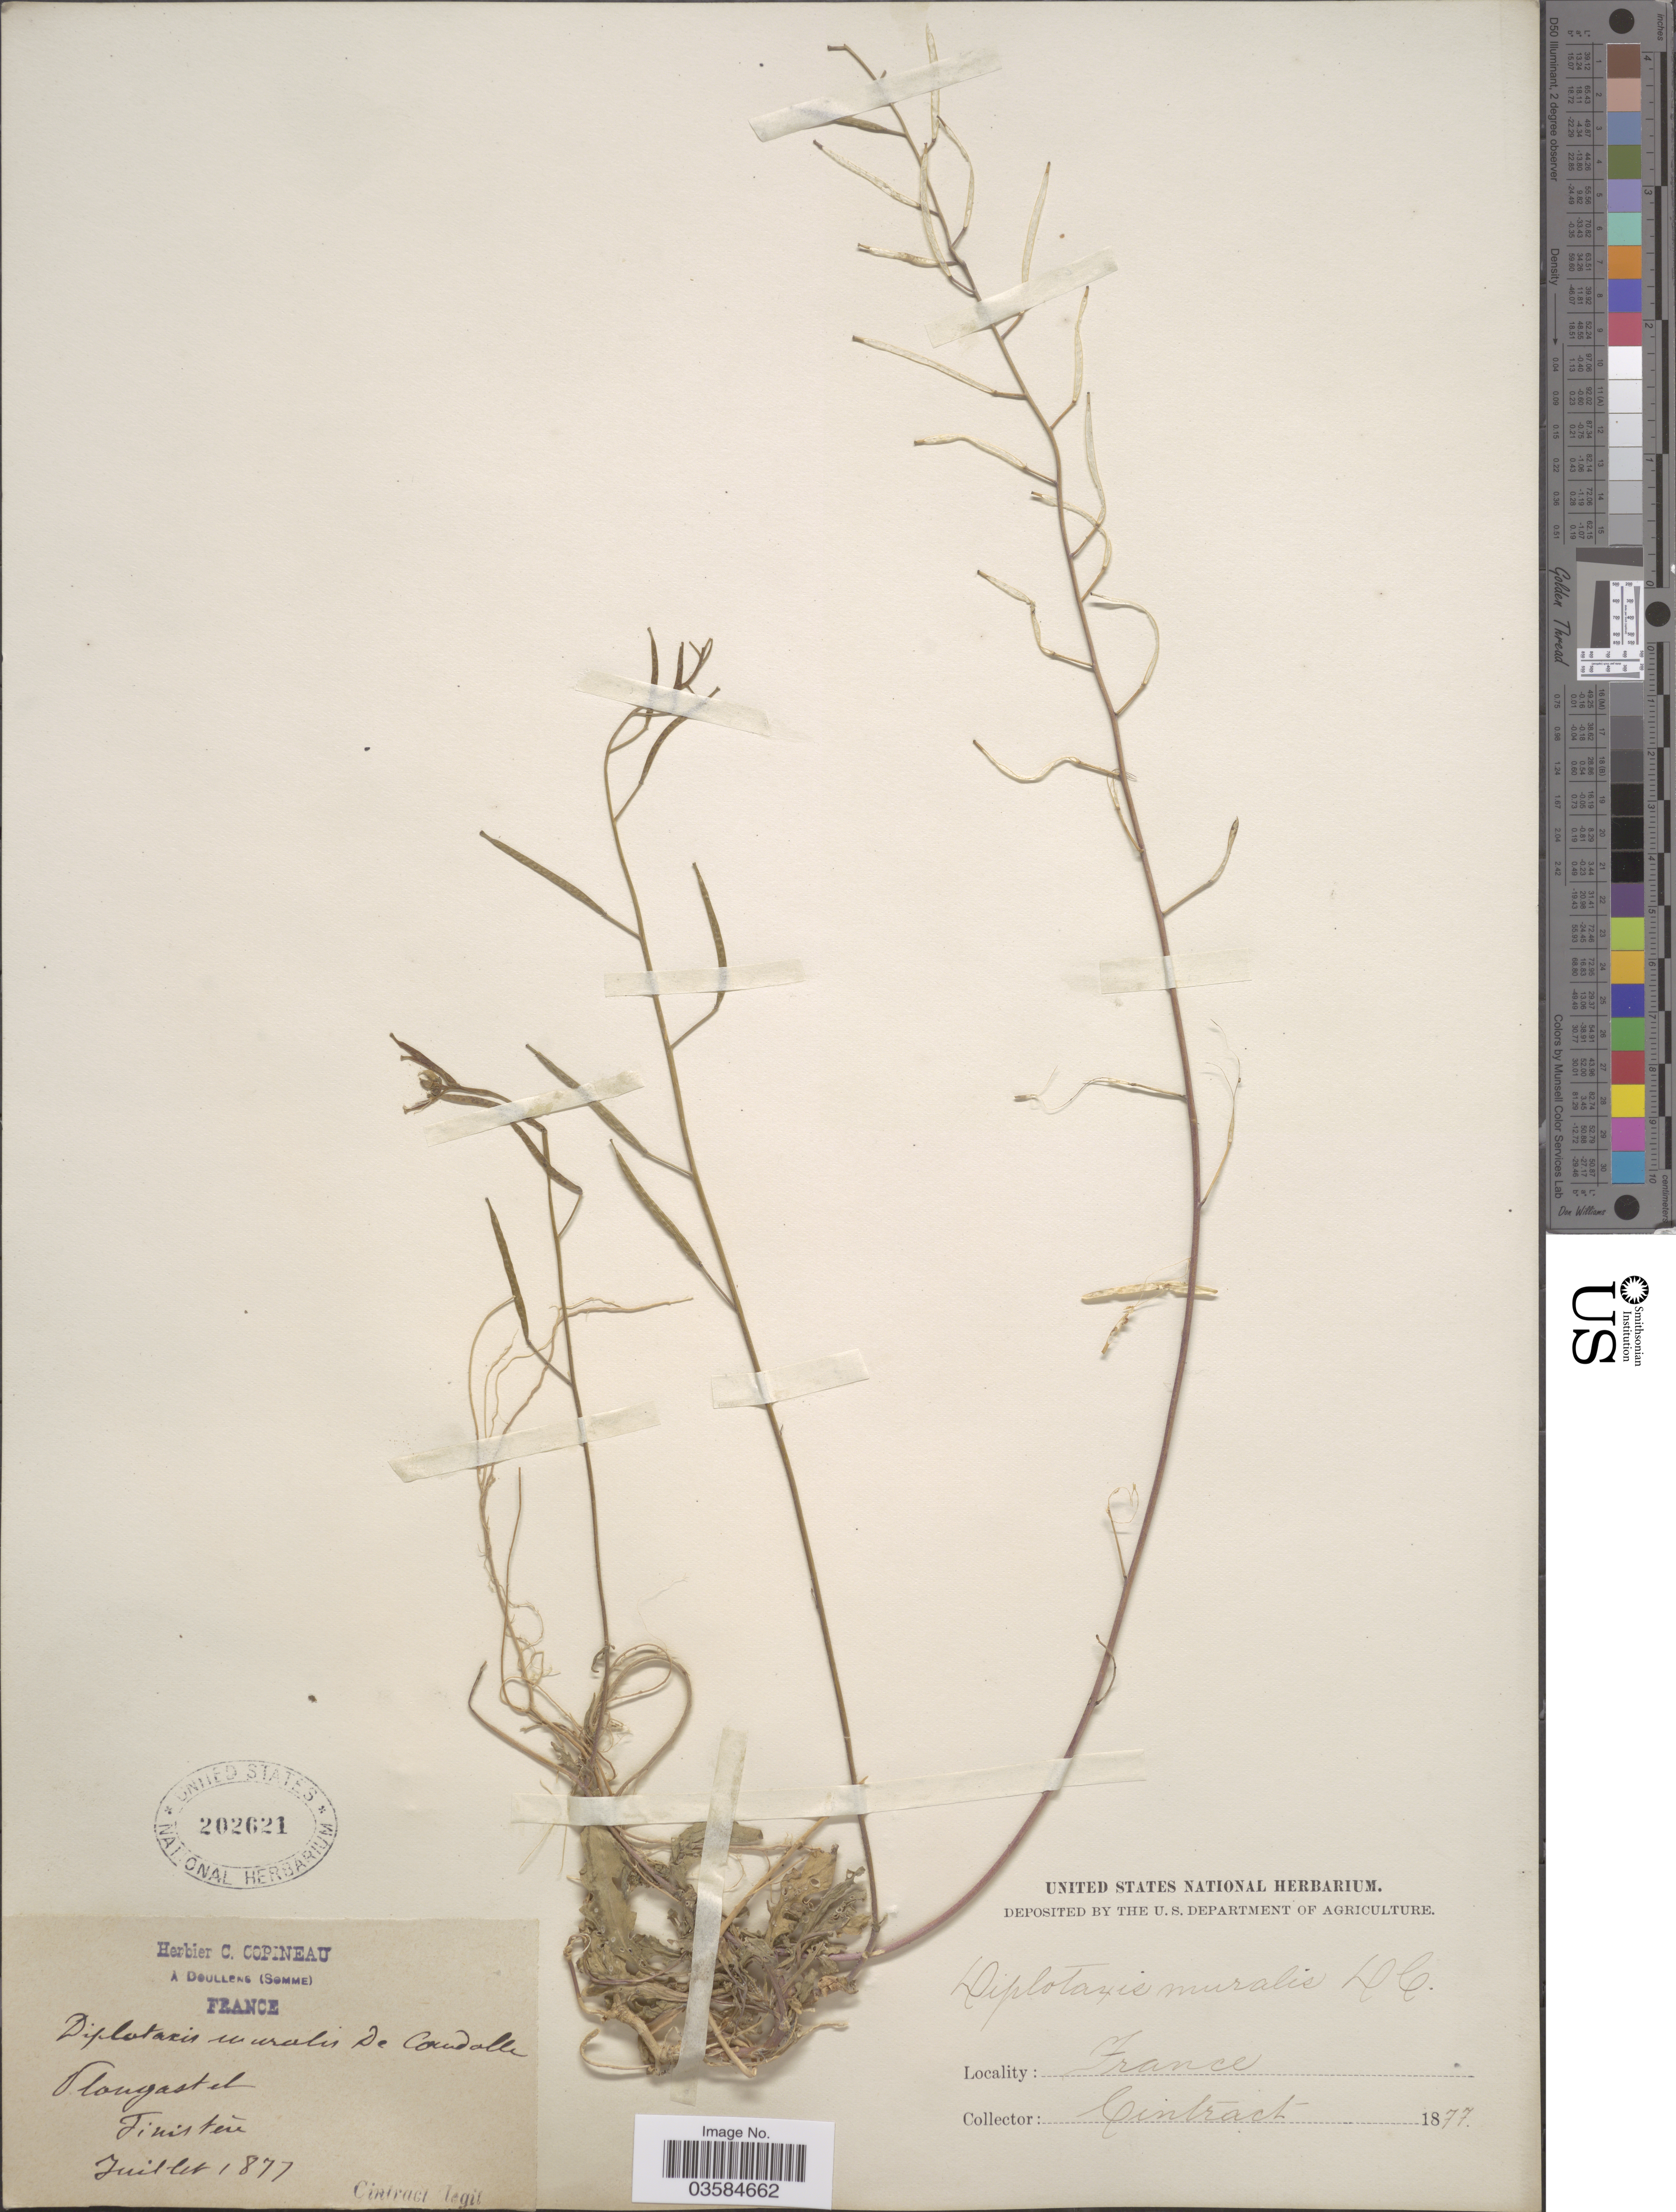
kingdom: Plantae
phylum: Tracheophyta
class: Magnoliopsida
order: Brassicales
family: Brassicaceae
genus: Diplotaxis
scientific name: Diplotaxis muralis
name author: (L.) DC.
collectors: Cintract, --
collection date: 1877-07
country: France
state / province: Bretagne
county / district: Finistère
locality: Plongast el Finistére.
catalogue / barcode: US 202621